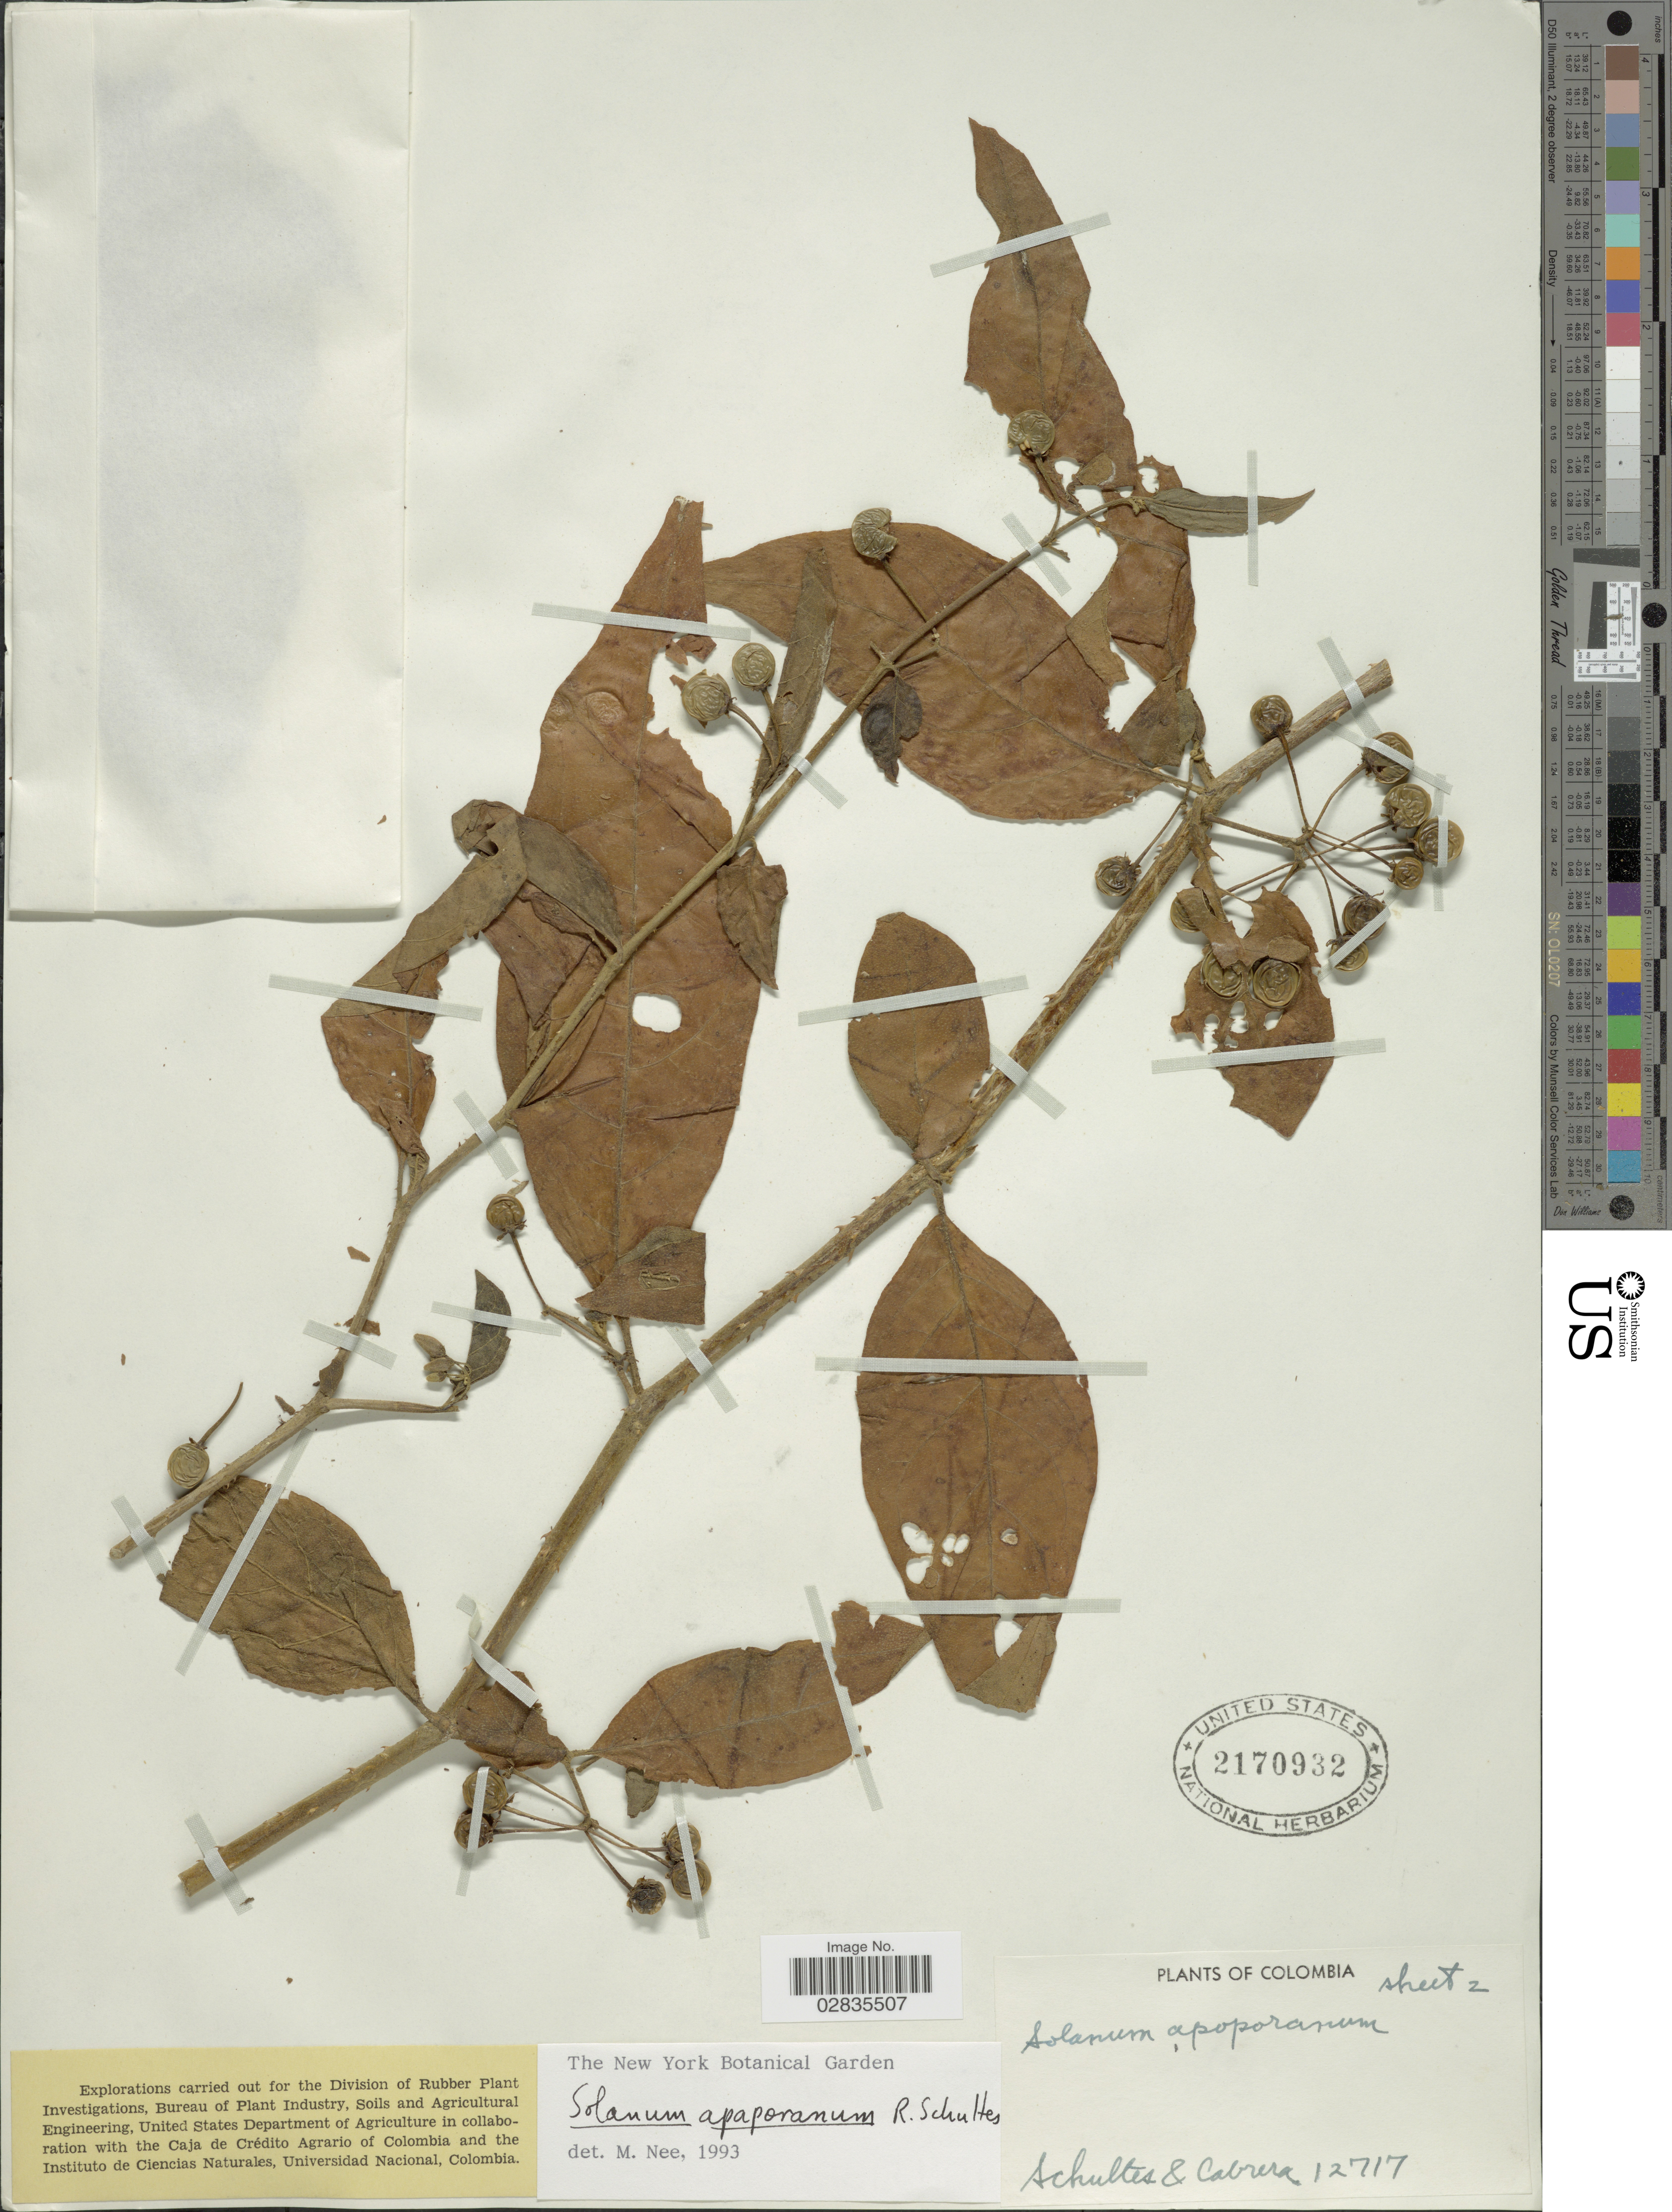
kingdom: Plantae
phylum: Tracheophyta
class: Magnoliopsida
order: Solanales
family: Solanaceae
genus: Solanum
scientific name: Solanum apaporanum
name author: R.E. Schult.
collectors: -- Schultes & Cabrera, --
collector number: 12717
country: Colombia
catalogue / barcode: US 2170932